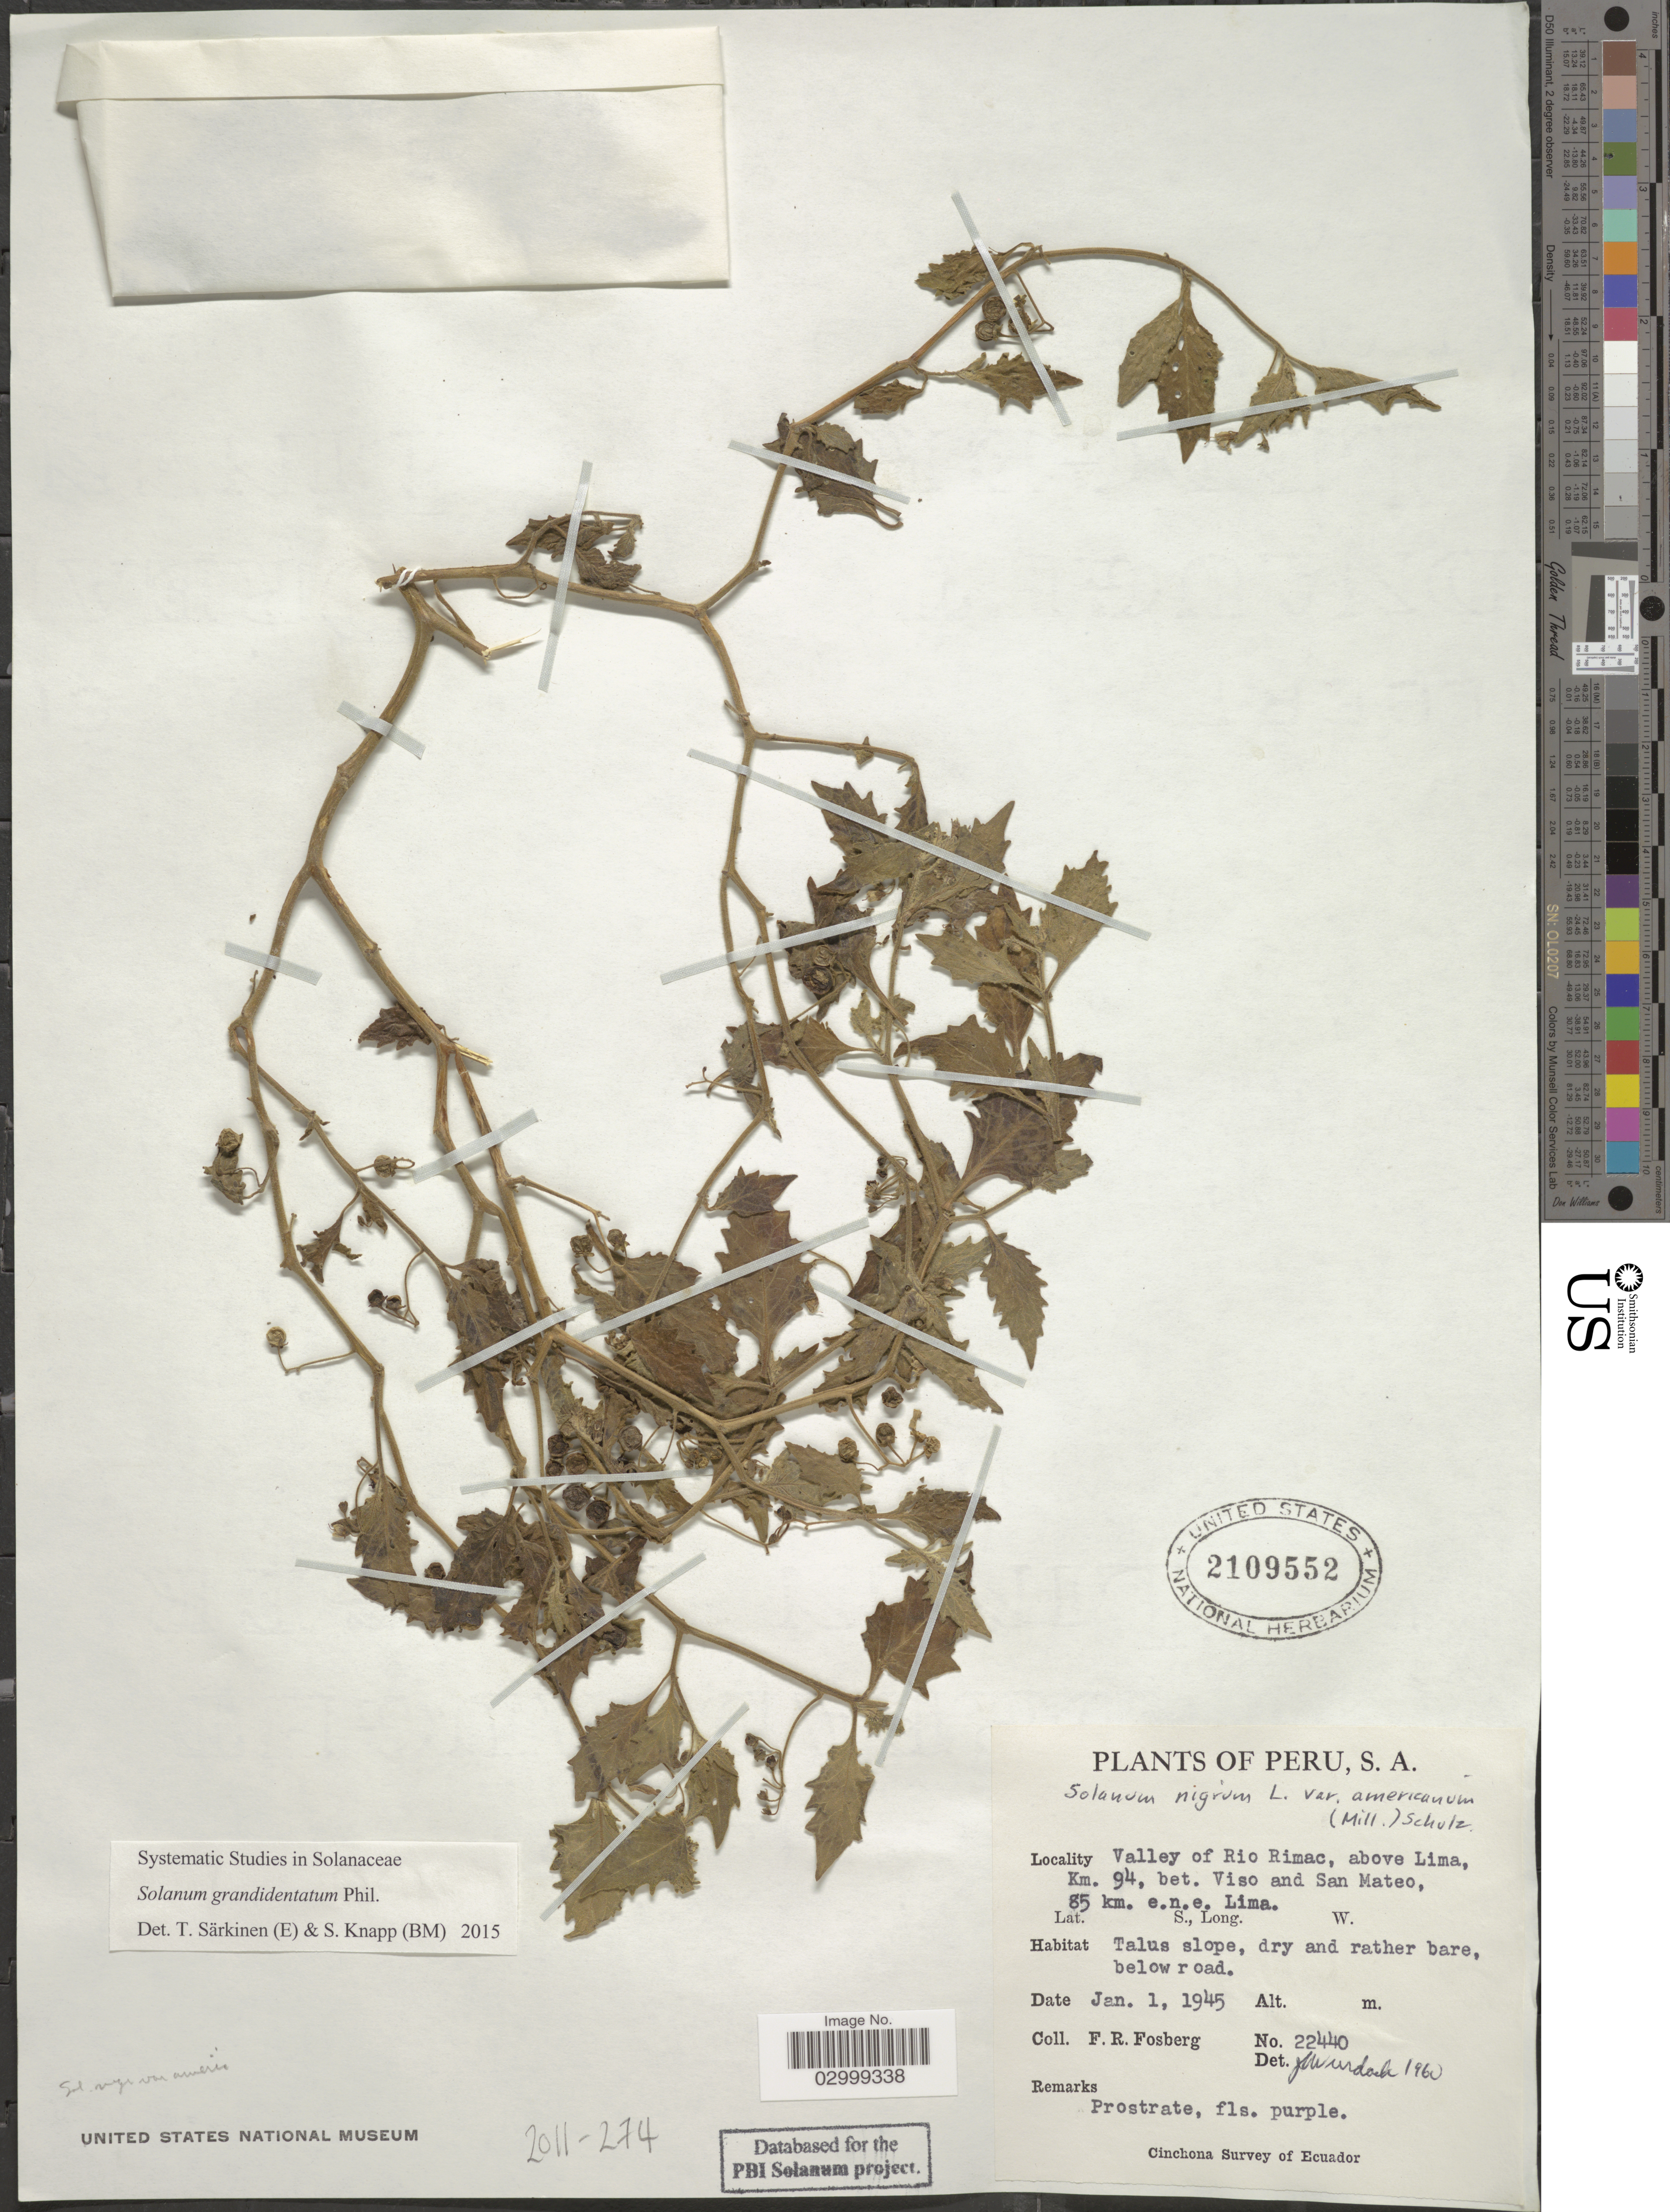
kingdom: Plantae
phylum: Tracheophyta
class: Magnoliopsida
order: Solanales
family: Solanaceae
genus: Solanum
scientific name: Solanum grandidentatum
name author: Phil.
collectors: F. R. Fosberg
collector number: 22440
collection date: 1945-01-01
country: Peru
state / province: Lima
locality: Valley of Rio Rimac, above Lima, Km. 94, bet. Viso and San Mateo, 85 km. e.n.e. Lima.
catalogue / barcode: US 2109552